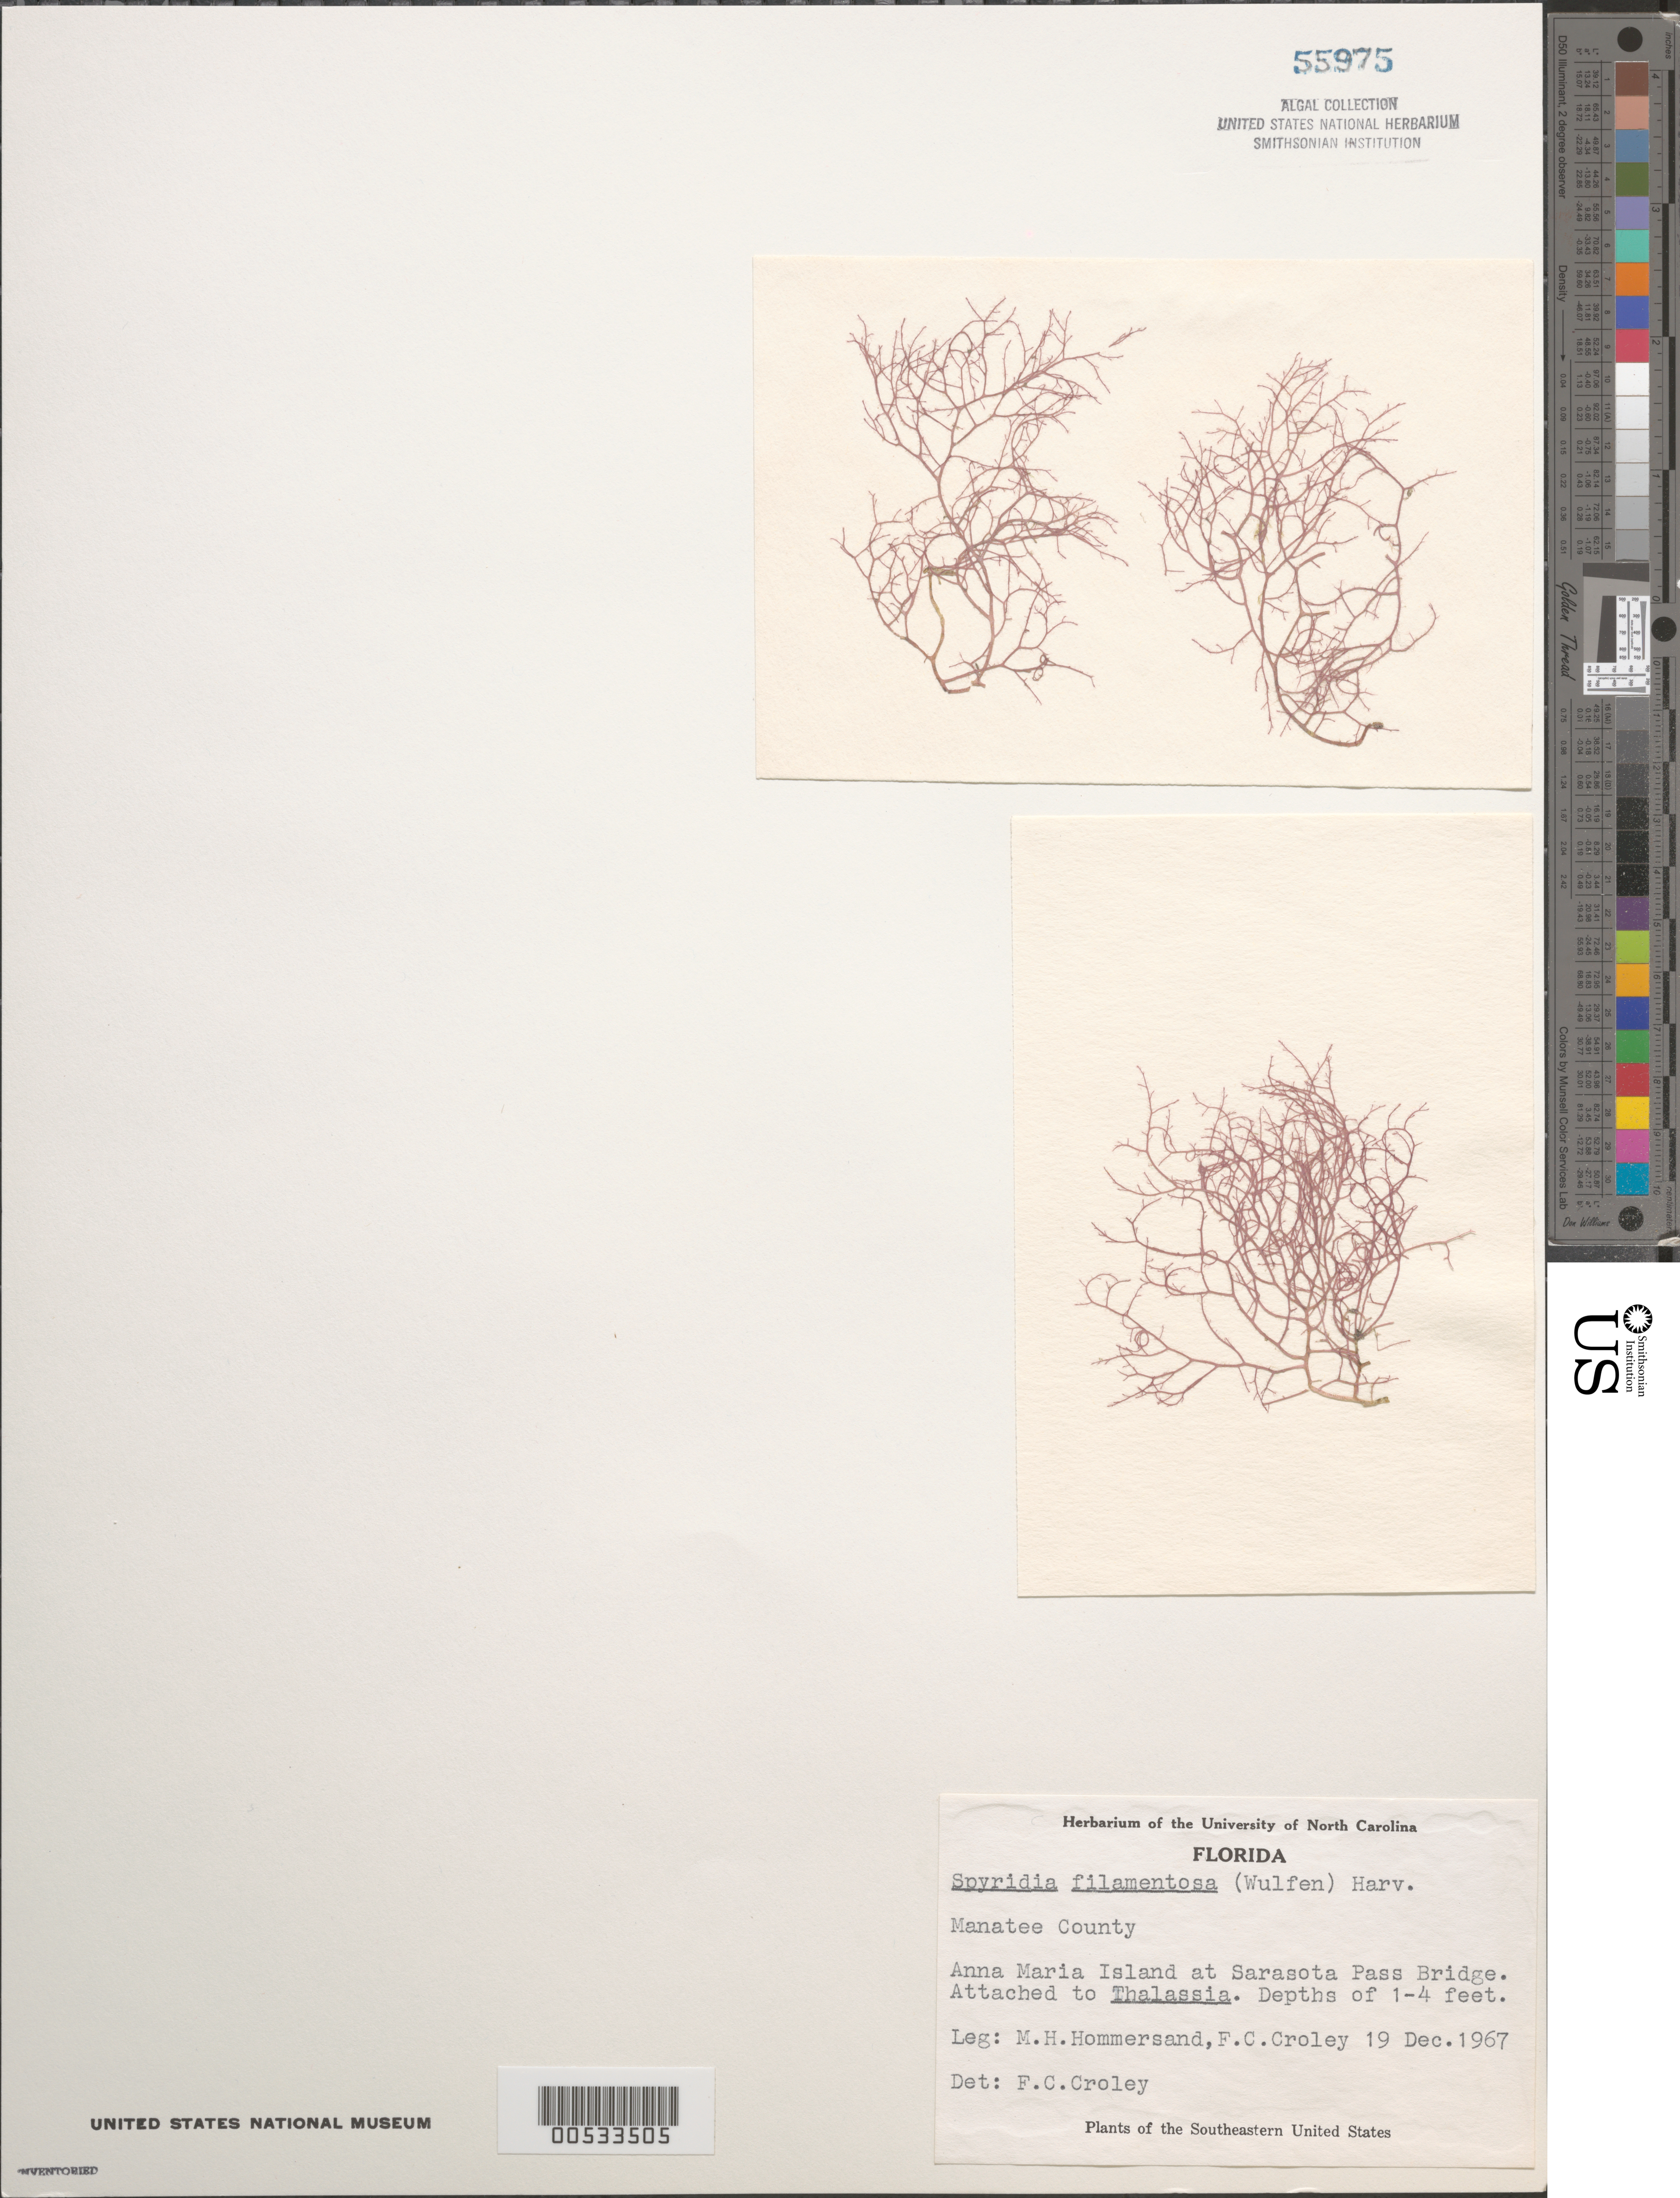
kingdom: Plantae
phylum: Rhodophyta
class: Florideophyceae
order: Ceramiales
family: Spyridiaceae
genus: Spyridia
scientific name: Spyridia filamentosa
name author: (Wulfen) Harv.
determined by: Croley, F. C.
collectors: M. H. Hommersand & F. C. Croley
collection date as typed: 19 Dec 1967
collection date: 1967-12-19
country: United States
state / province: Florida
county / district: Manatee County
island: Anna Maria Island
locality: Sarasota Pass Bridge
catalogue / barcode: US 55975